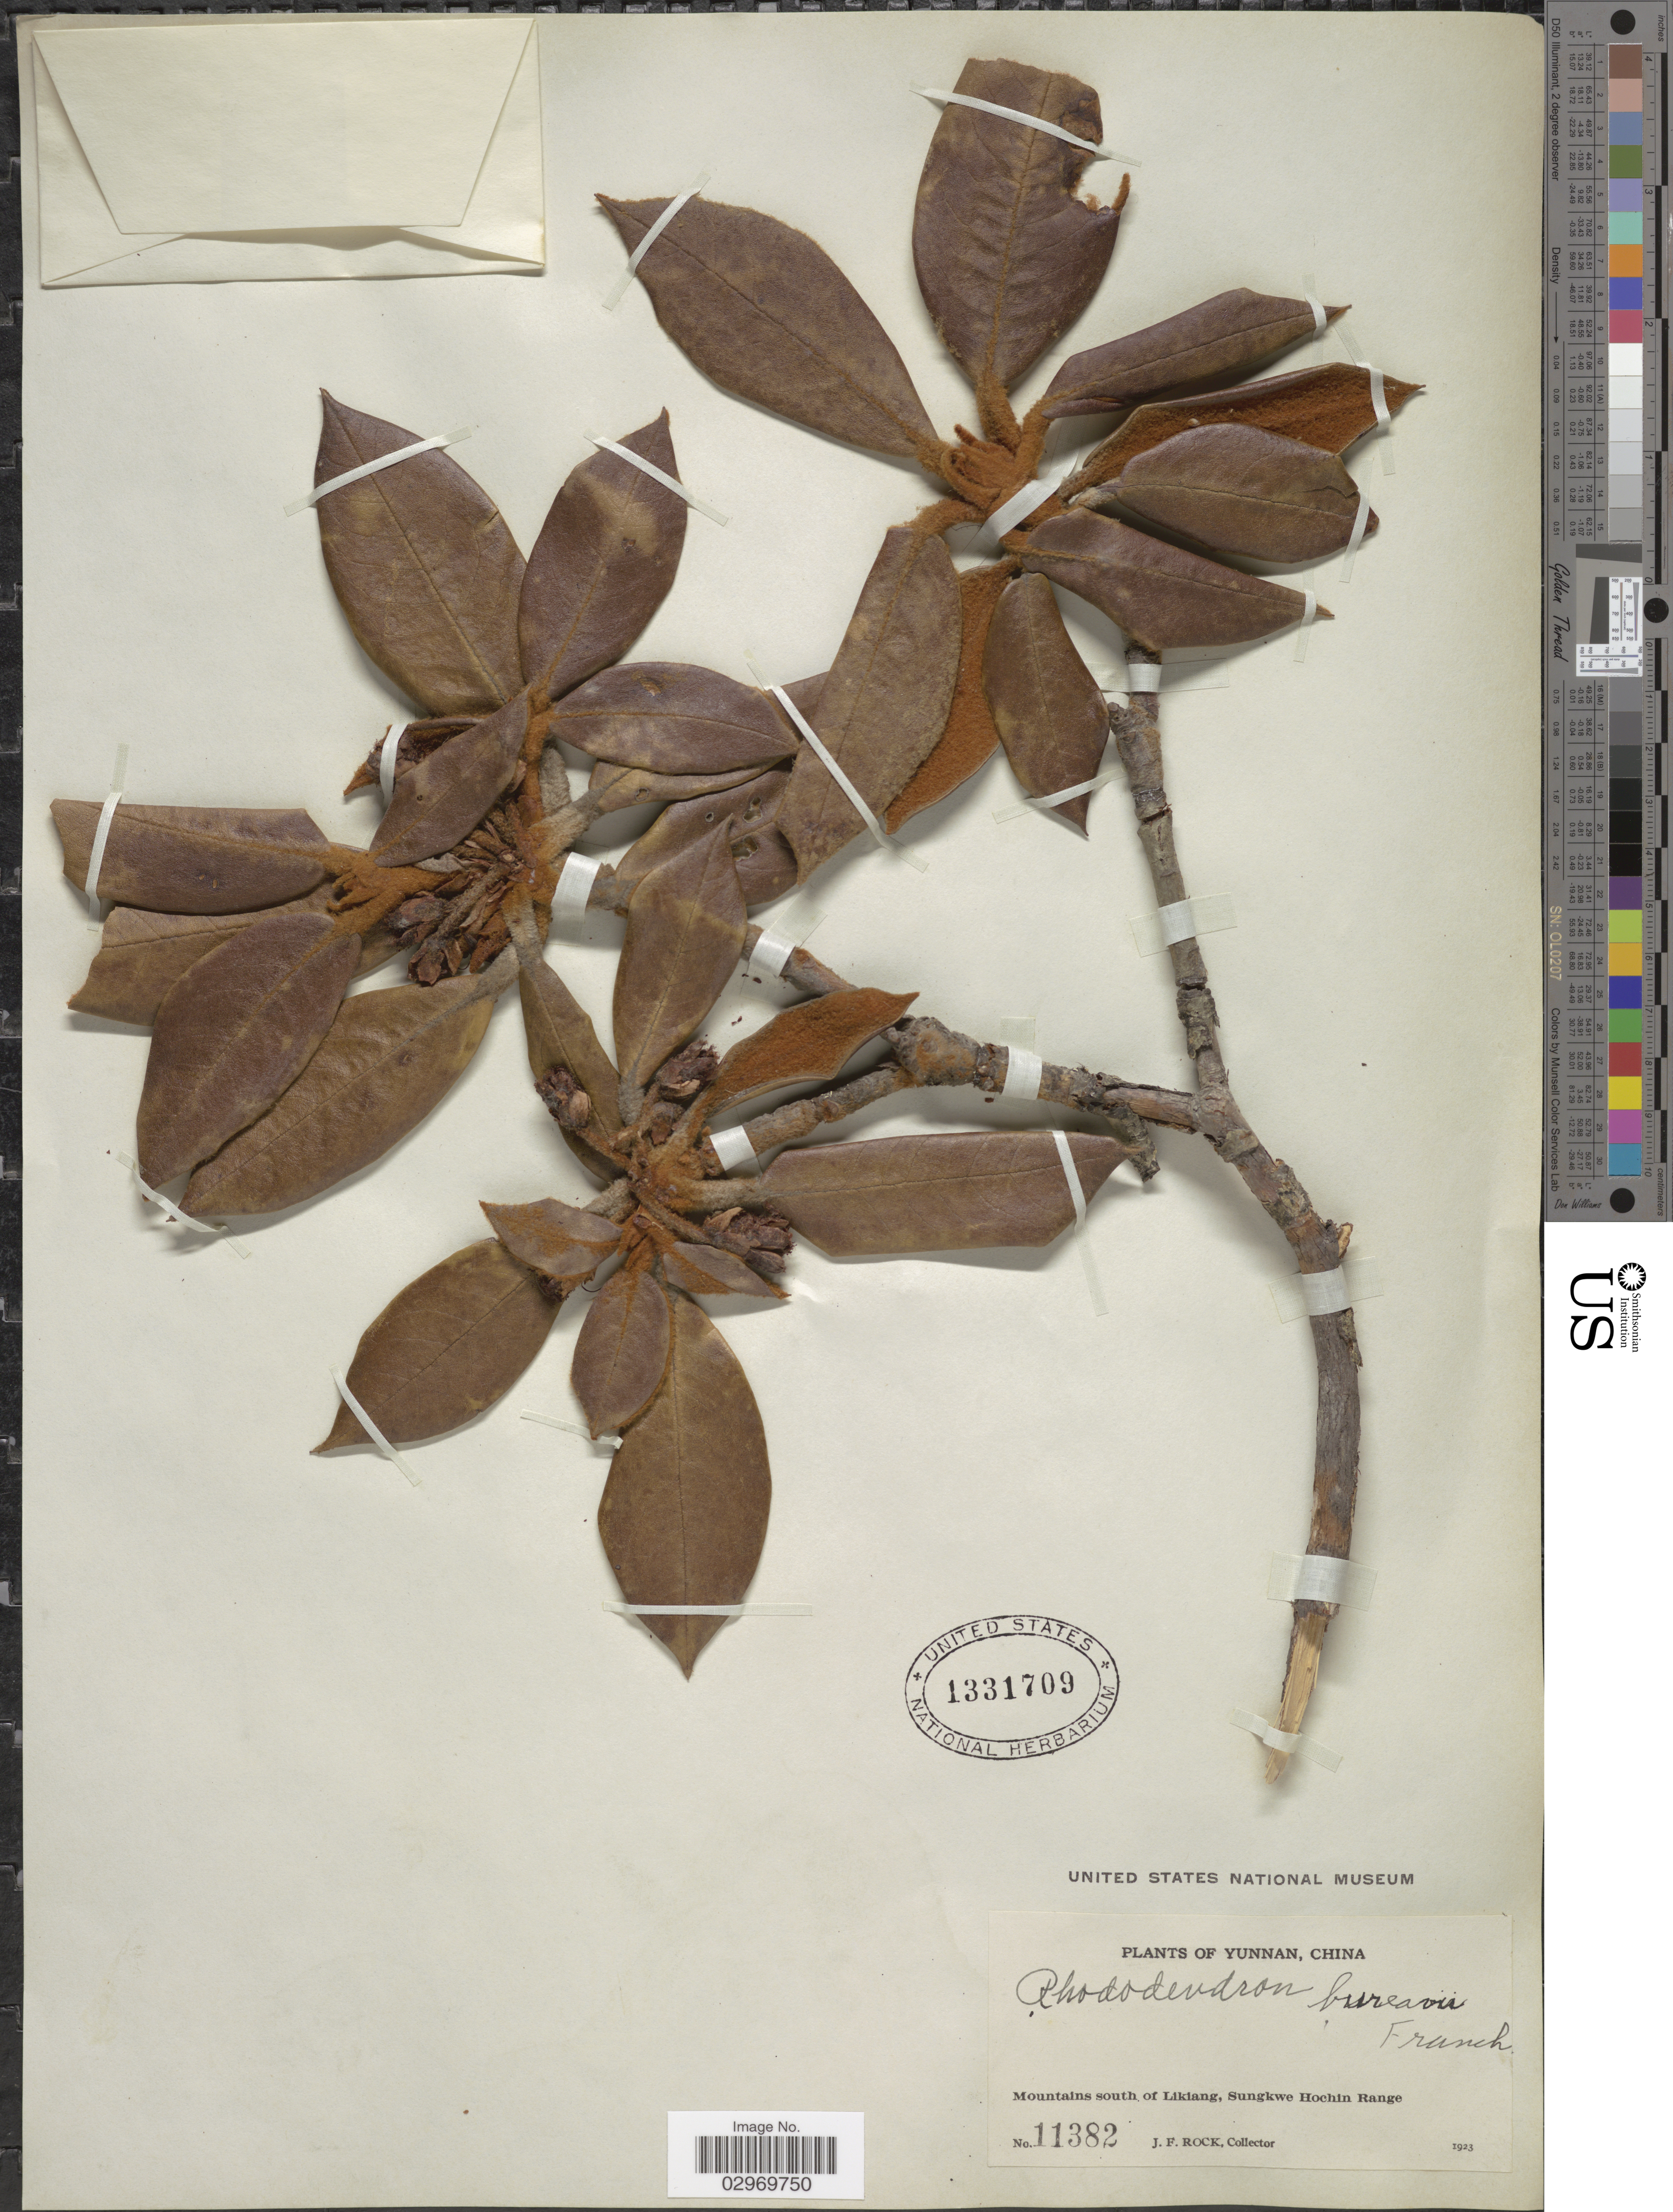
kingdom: Plantae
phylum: Tracheophyta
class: Magnoliopsida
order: Ericales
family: Ericaceae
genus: Rhododendron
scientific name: Rhododendron bureavii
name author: Franch.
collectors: J. Rock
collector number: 11382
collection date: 1923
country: China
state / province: Yunnan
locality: Mountains south of Likiang, Sungkwe Hochin Range.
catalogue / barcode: US 1331709